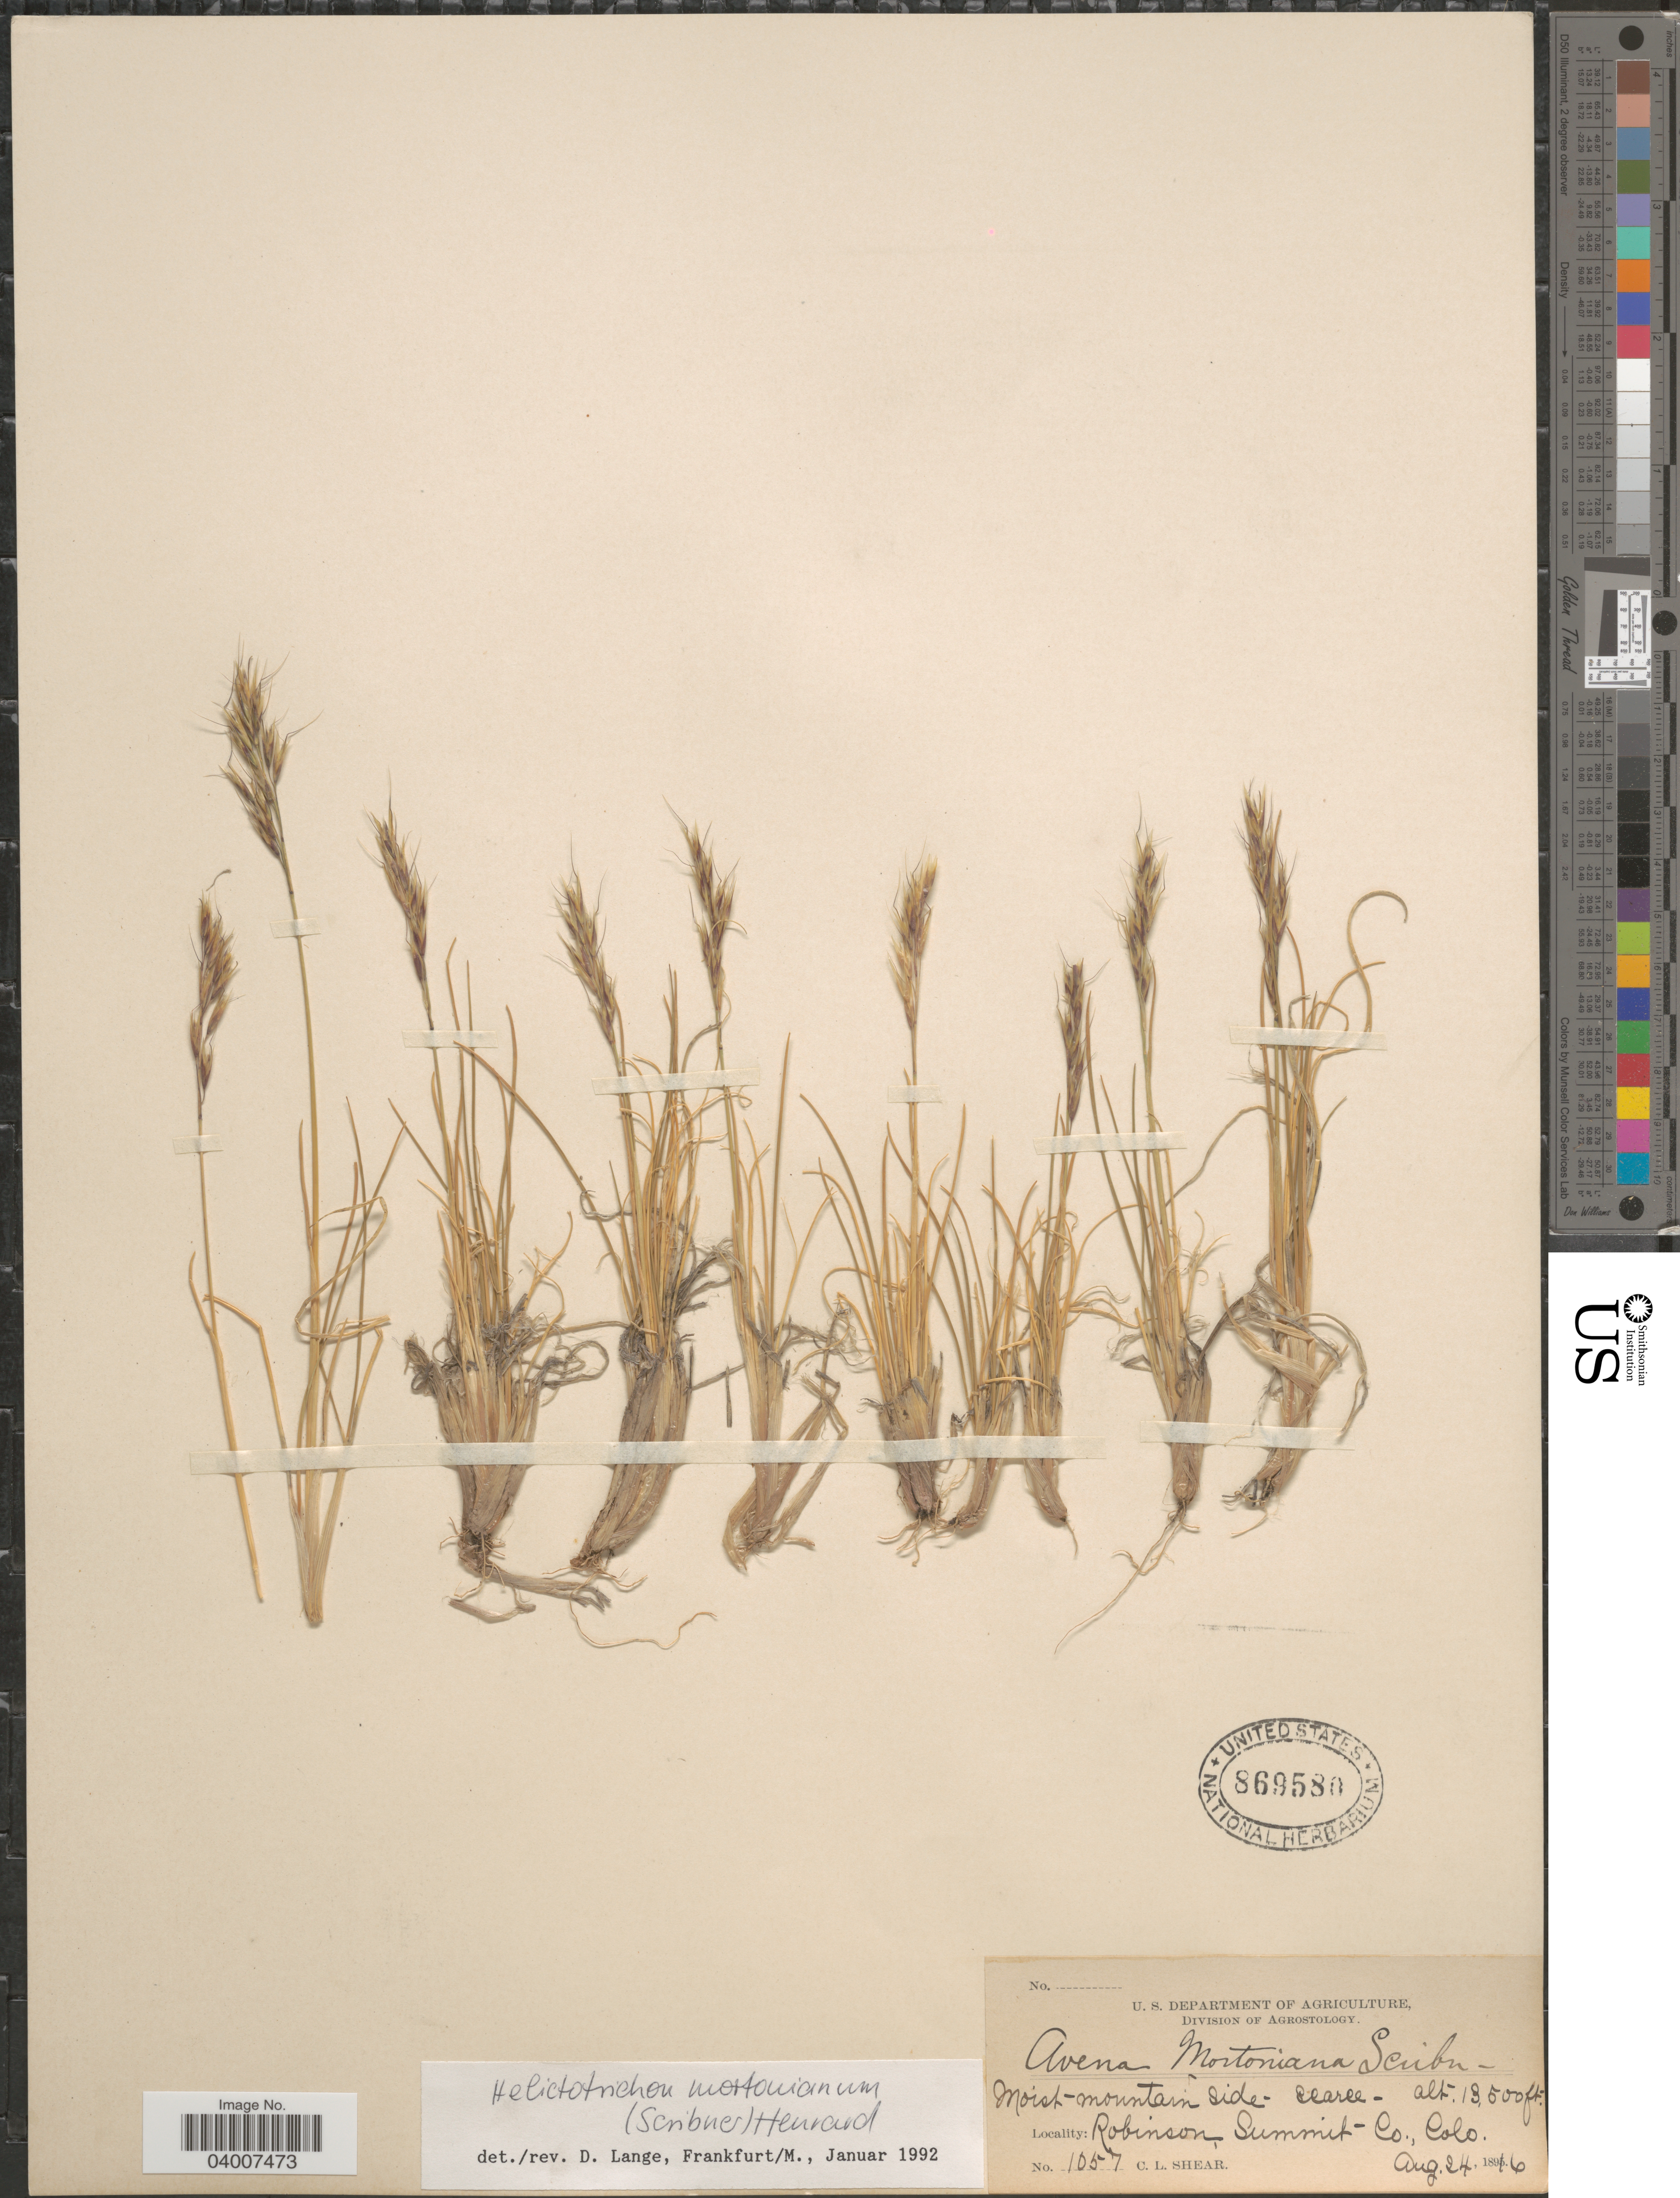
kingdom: Plantae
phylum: Tracheophyta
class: Liliopsida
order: Poales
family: Poaceae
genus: Helictotrichon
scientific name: Helictotrichon mortonianum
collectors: C. L. Shear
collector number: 1057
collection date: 1896-08-24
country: United States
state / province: Colorado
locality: Robinson, Summit Co.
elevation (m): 4115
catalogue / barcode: US 869580